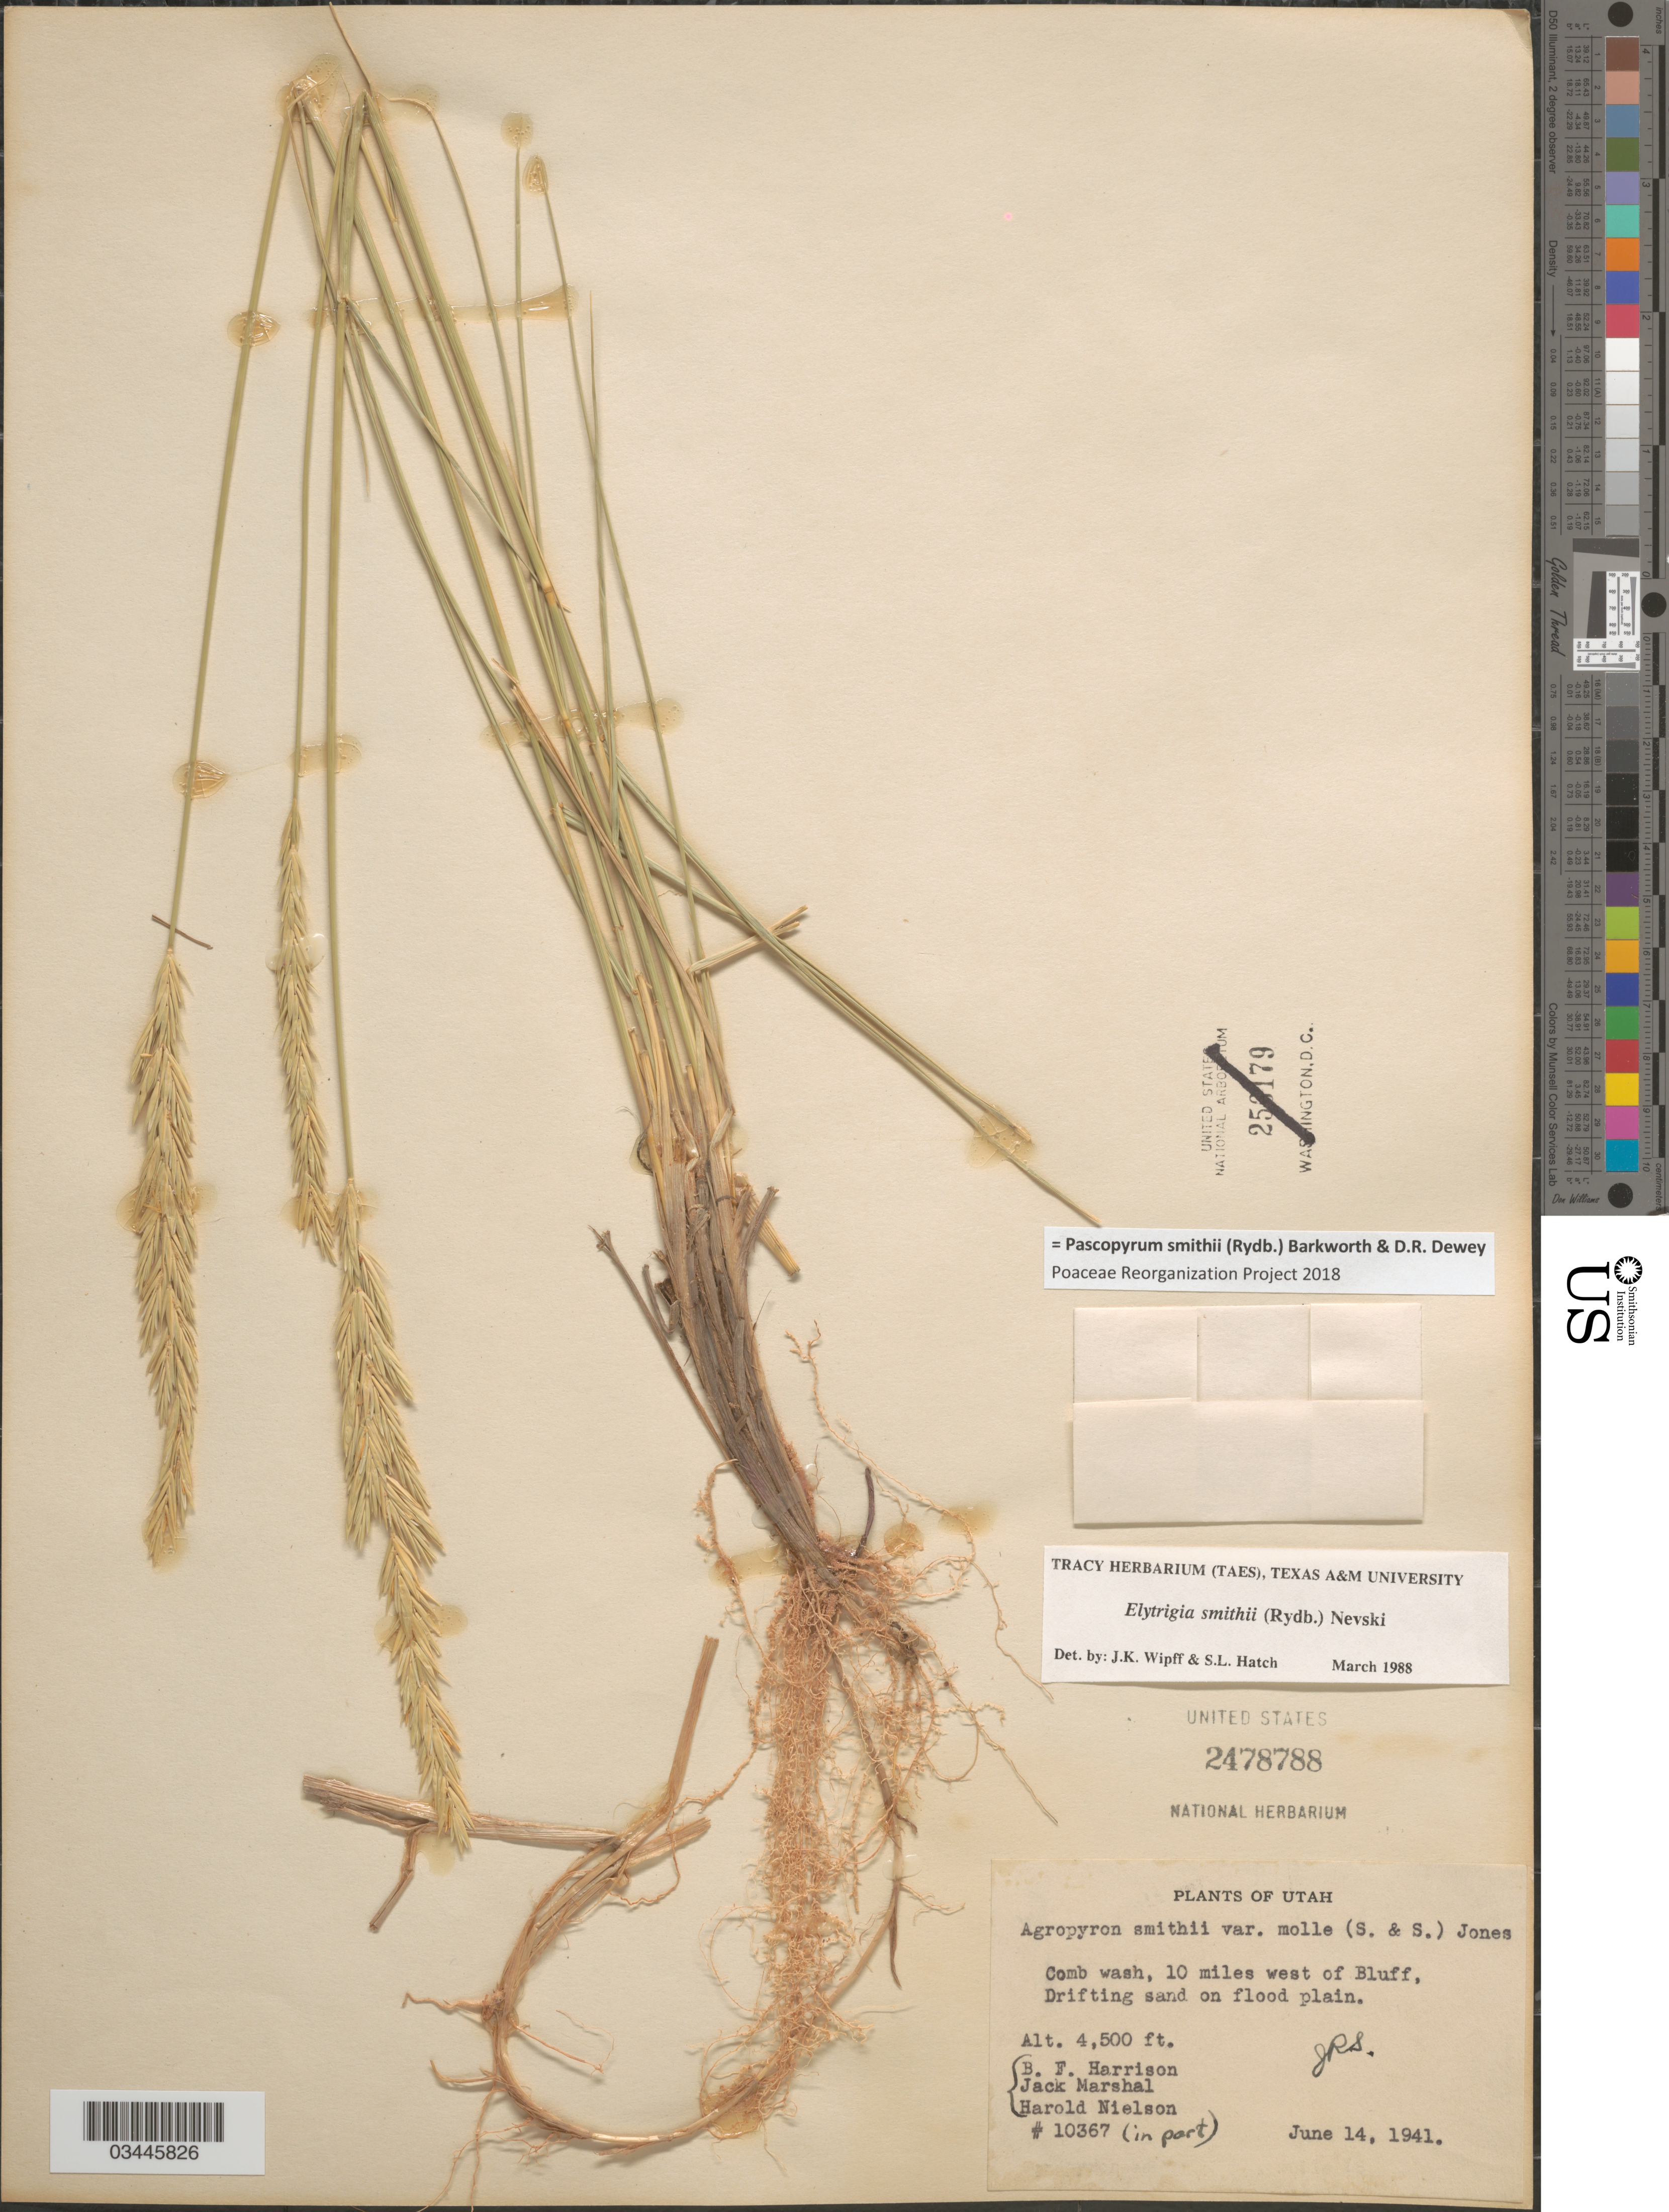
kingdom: Plantae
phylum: Tracheophyta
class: Liliopsida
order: Poales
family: Poaceae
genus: Pascopyrum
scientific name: Pascopyrum smithii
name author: (Rydb.) Barkworth & Dewey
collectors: B. F. Harrison, J. Marshal & H. Nielson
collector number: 10367(in part)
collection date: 1941-06-14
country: United States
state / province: Utah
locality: Comb wash, 10 miles west of Bluff, Drifting sand on flood plain.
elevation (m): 1372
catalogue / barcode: US 2478788